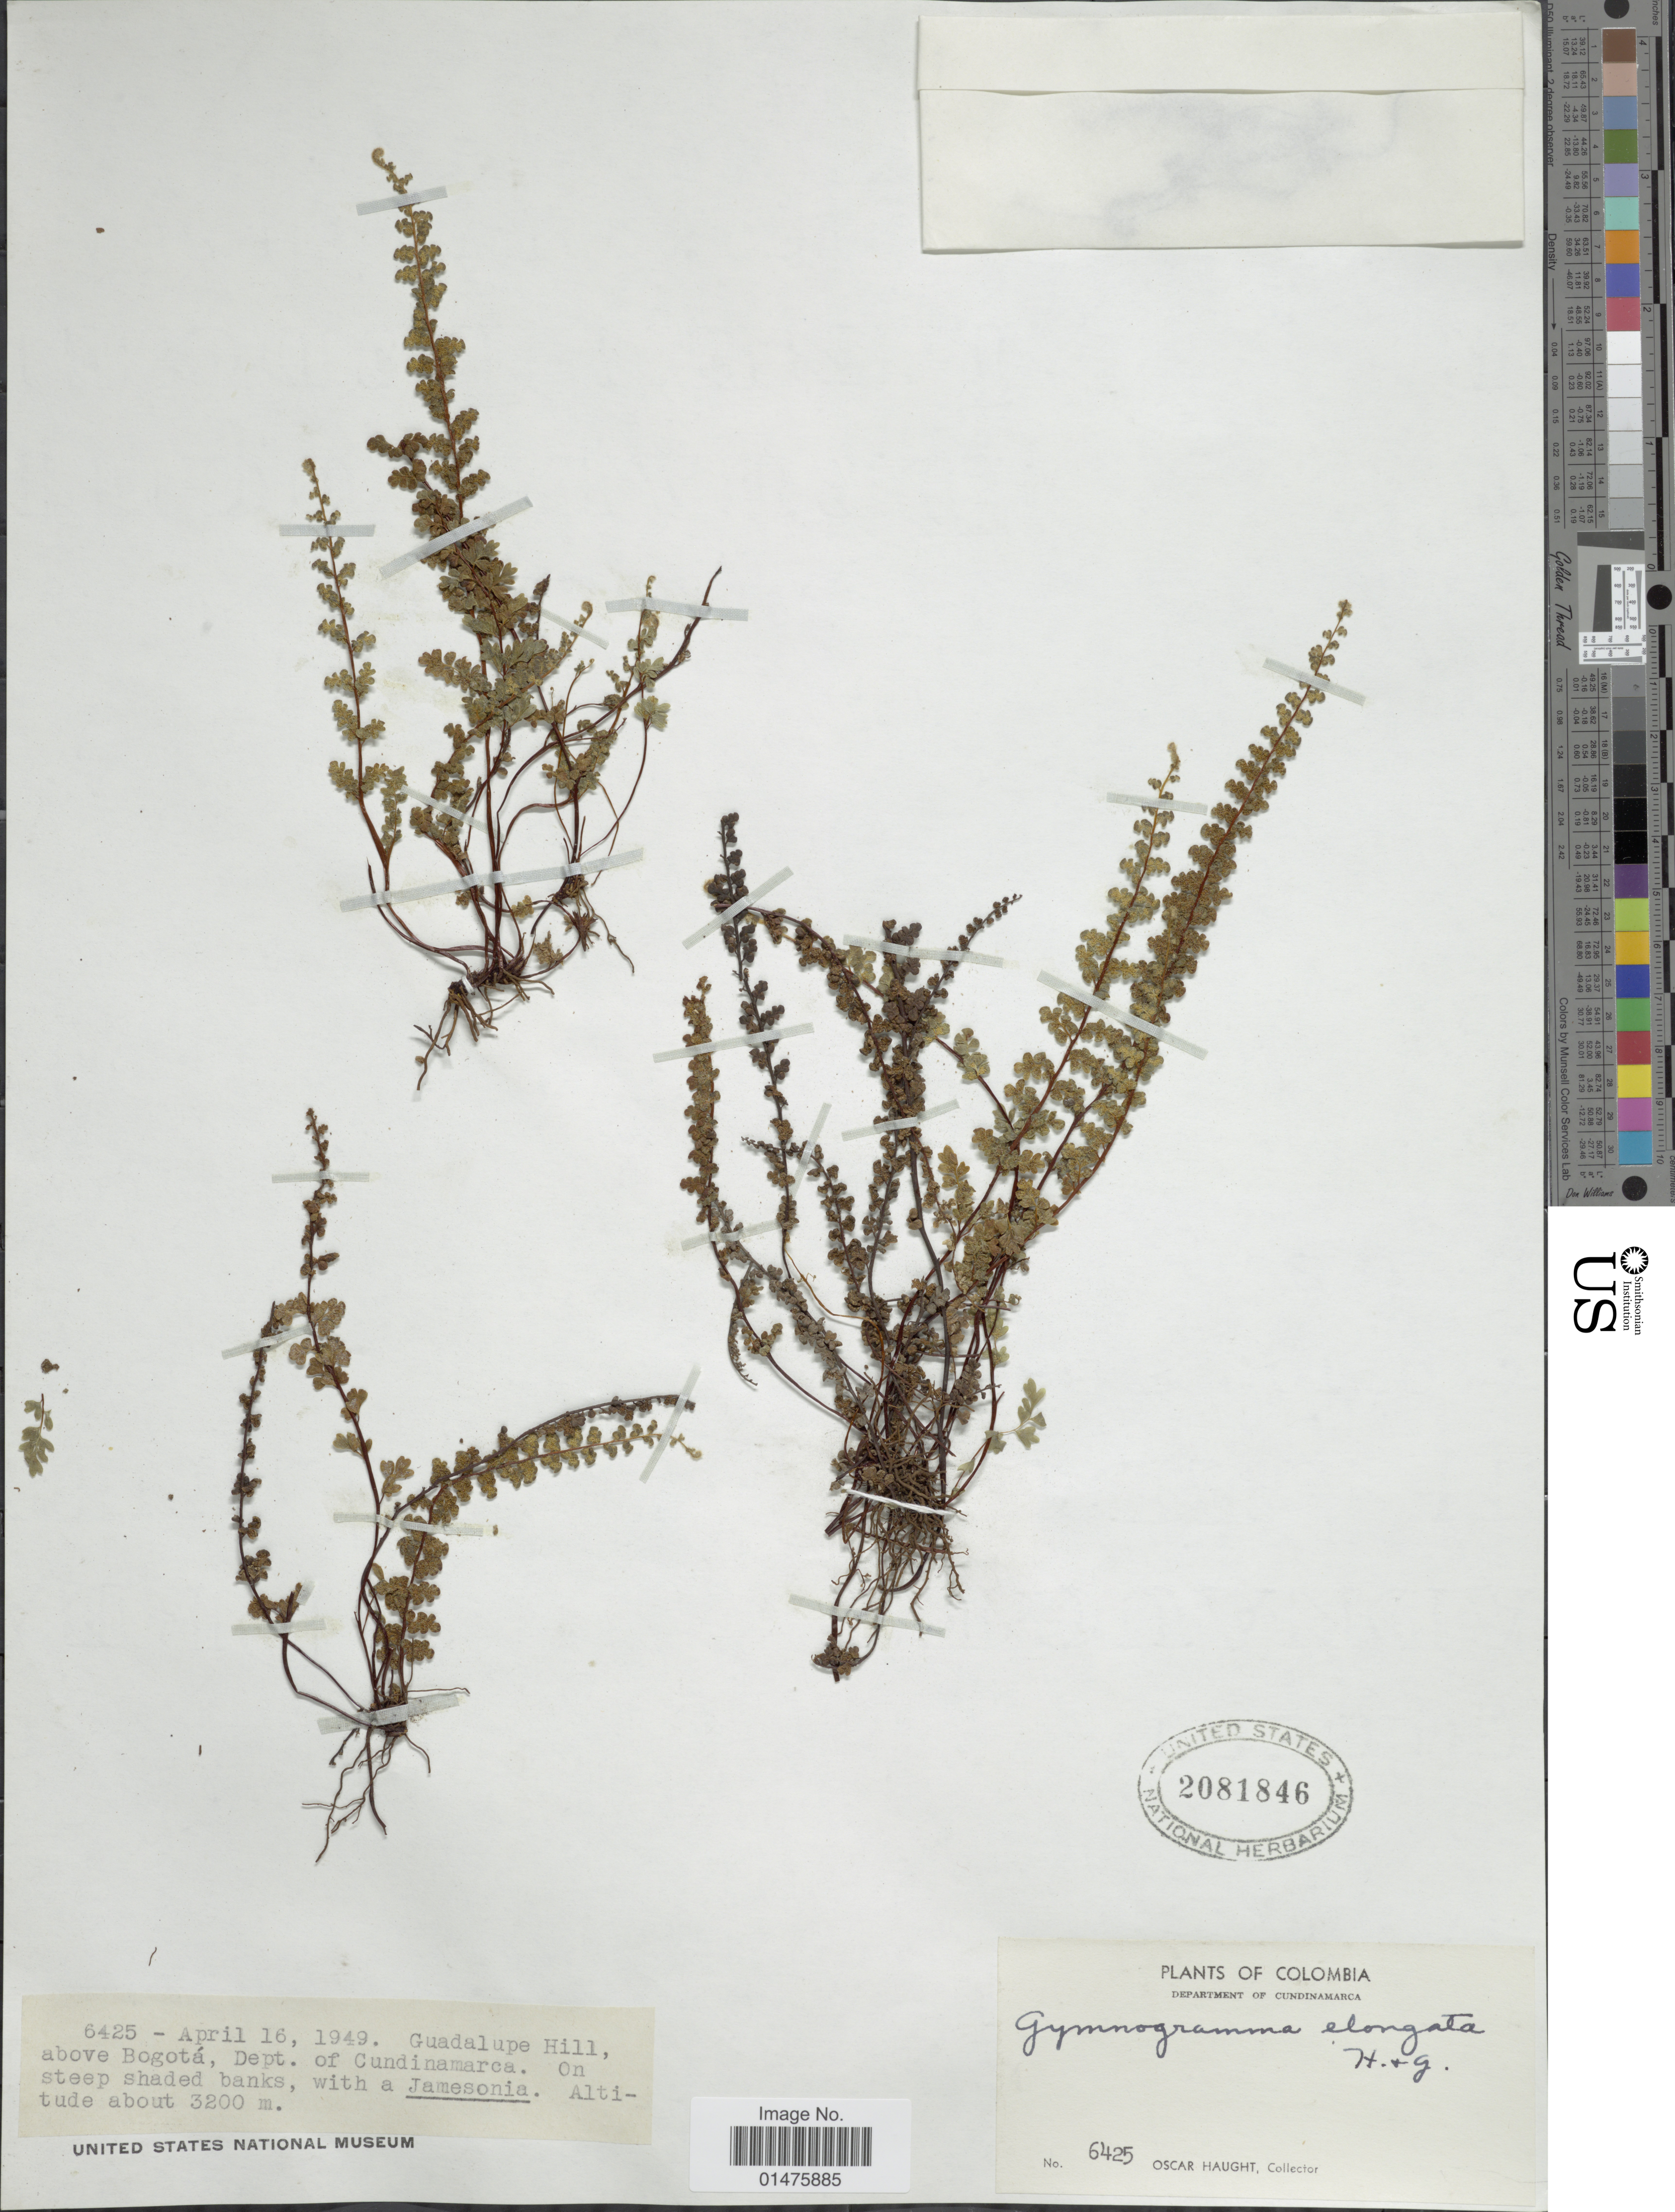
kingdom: Plantae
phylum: Tracheophyta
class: Polypodiopsida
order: Polypodiales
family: Pteridaceae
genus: Jamesonia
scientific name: Jamesonia cheilanthoides x J. jamesonia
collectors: O. L. Haught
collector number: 6425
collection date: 1949-04-16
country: Colombia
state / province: Cundinamarca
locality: Department of Cundinamarca, Guadalupe Hill, above Bogotá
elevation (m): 3200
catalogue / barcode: US 2081846